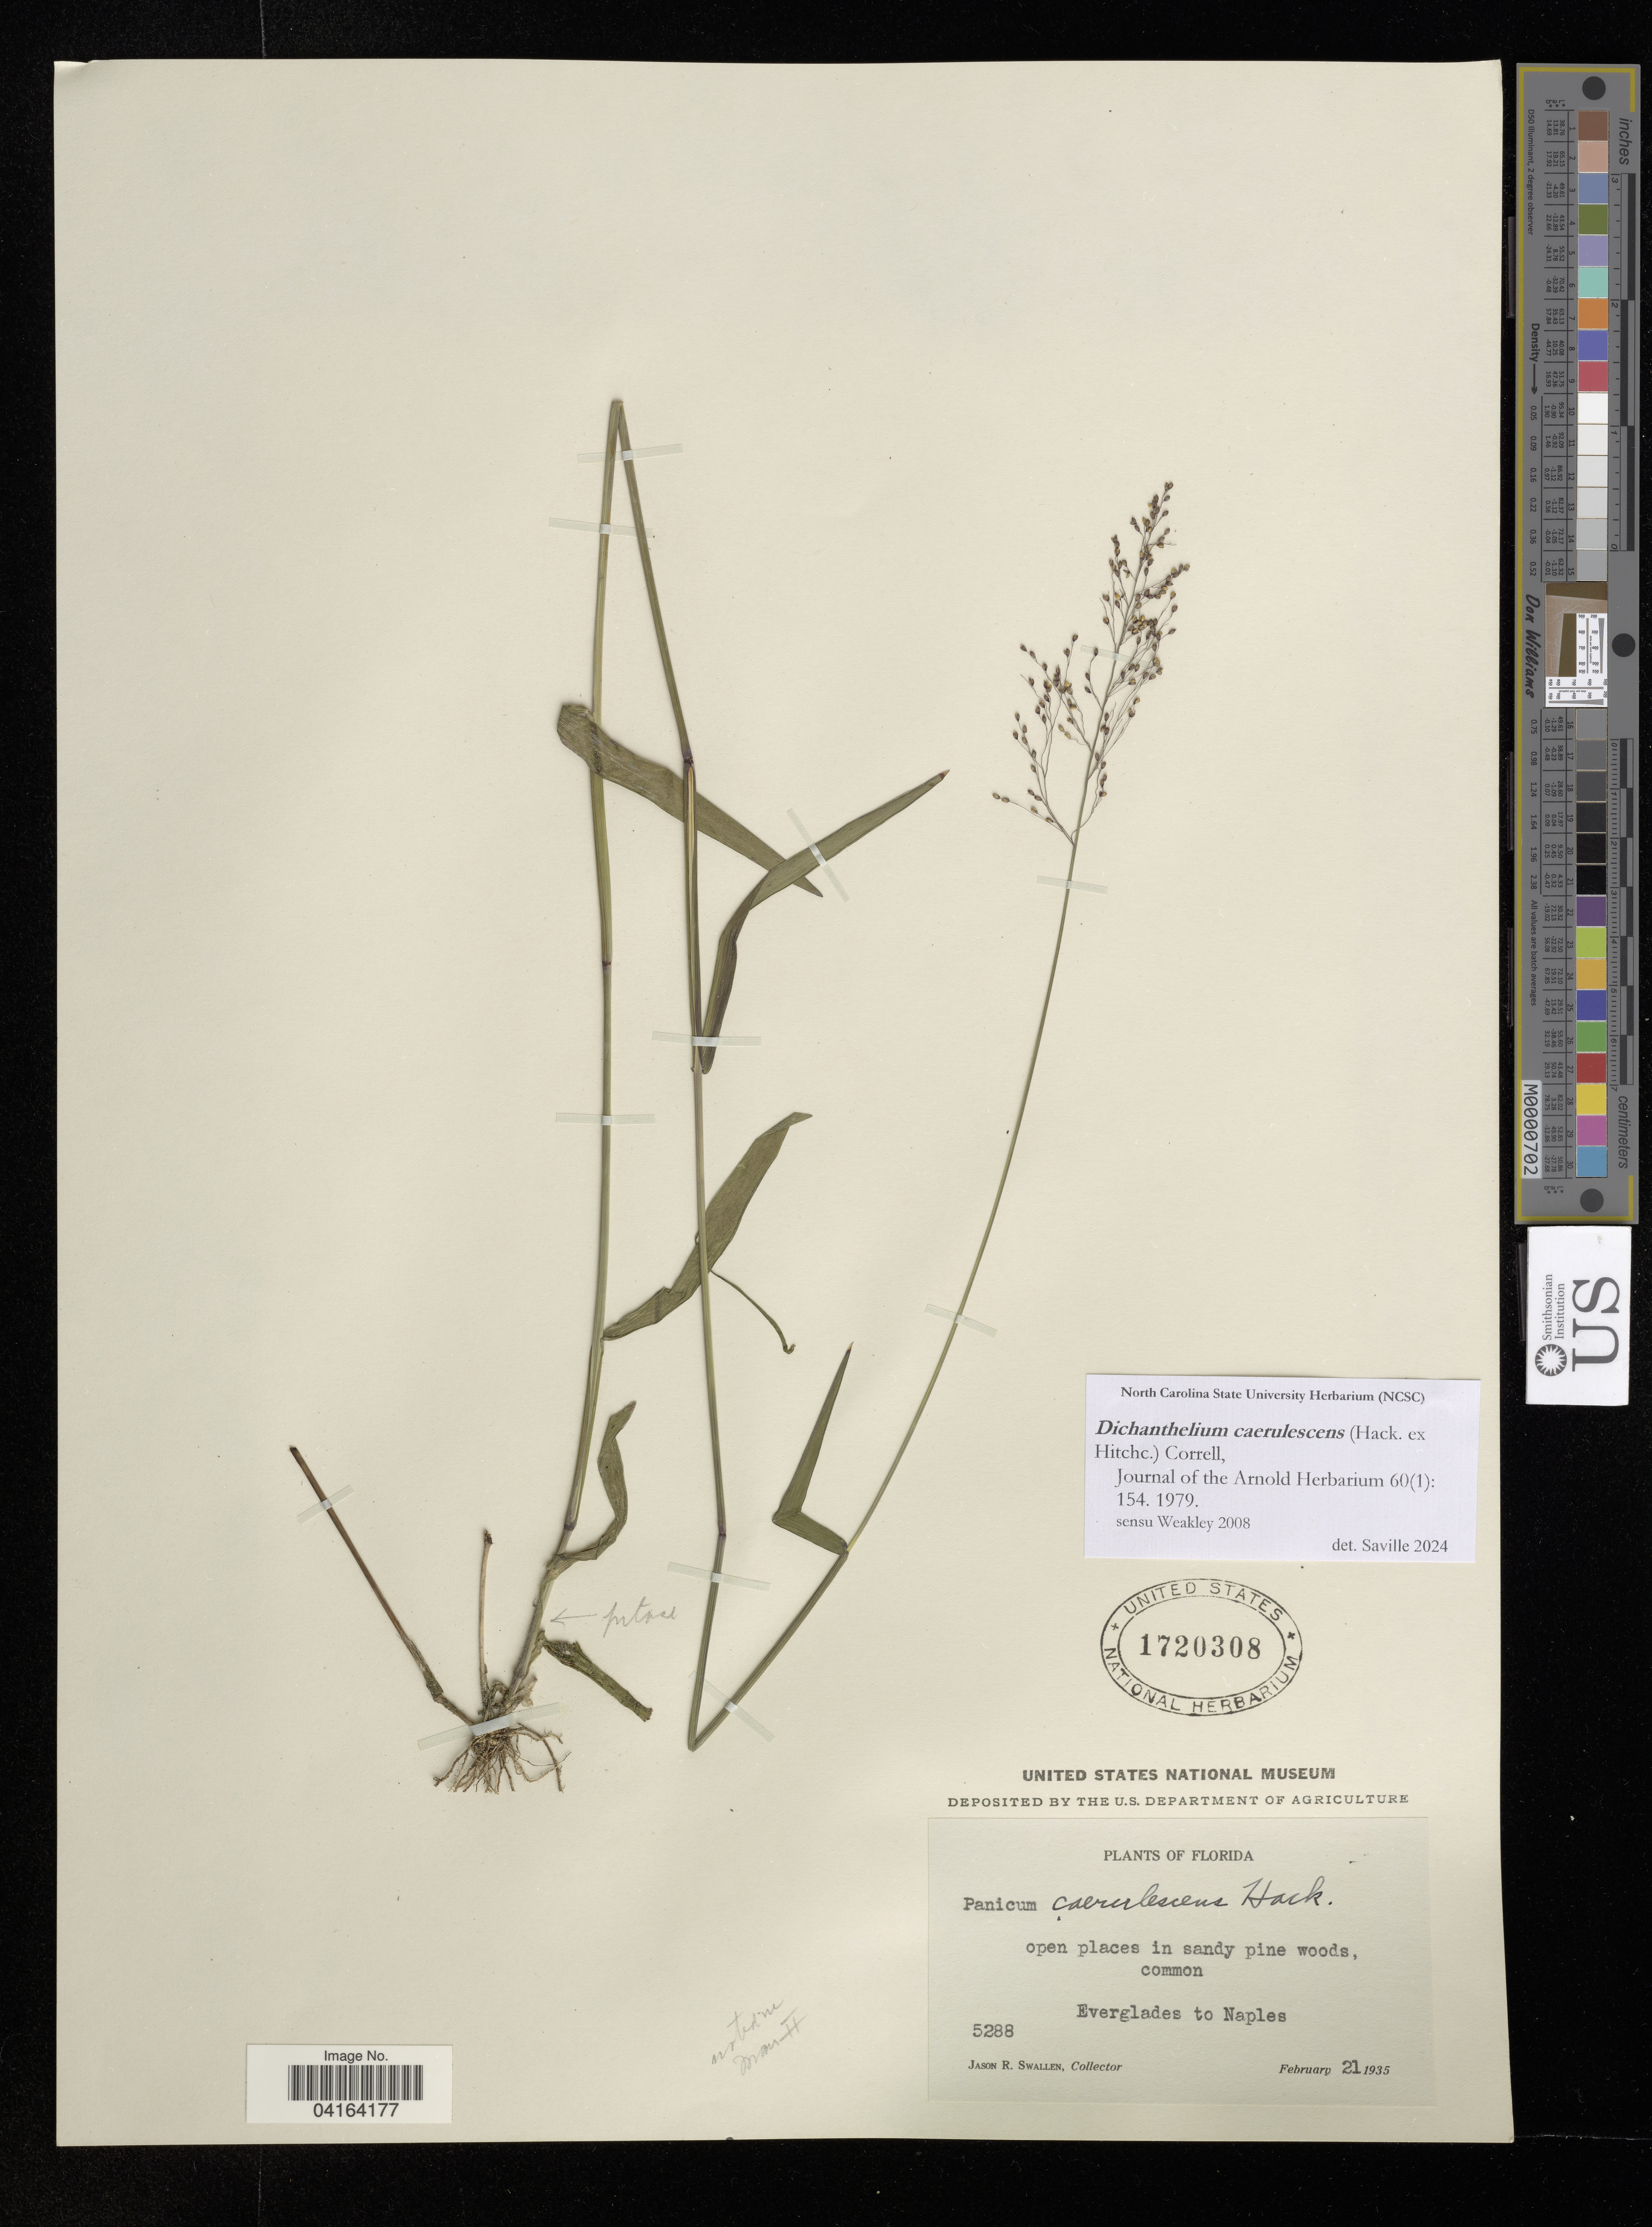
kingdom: Plantae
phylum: Tracheophyta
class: Liliopsida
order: Poales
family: Poaceae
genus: Dichanthelium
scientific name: Dichanthelium caerulescens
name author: (Hack. ex Hitchc.) Correll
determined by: Saville, A. C., (NCSC), North Carolina State University (UNITED STATES)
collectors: J. R. Swallen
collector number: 5288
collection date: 1935-02-21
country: United States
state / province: Florida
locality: Open places in sandy pine woods, common. Everglades to Naples.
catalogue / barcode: US 1720308